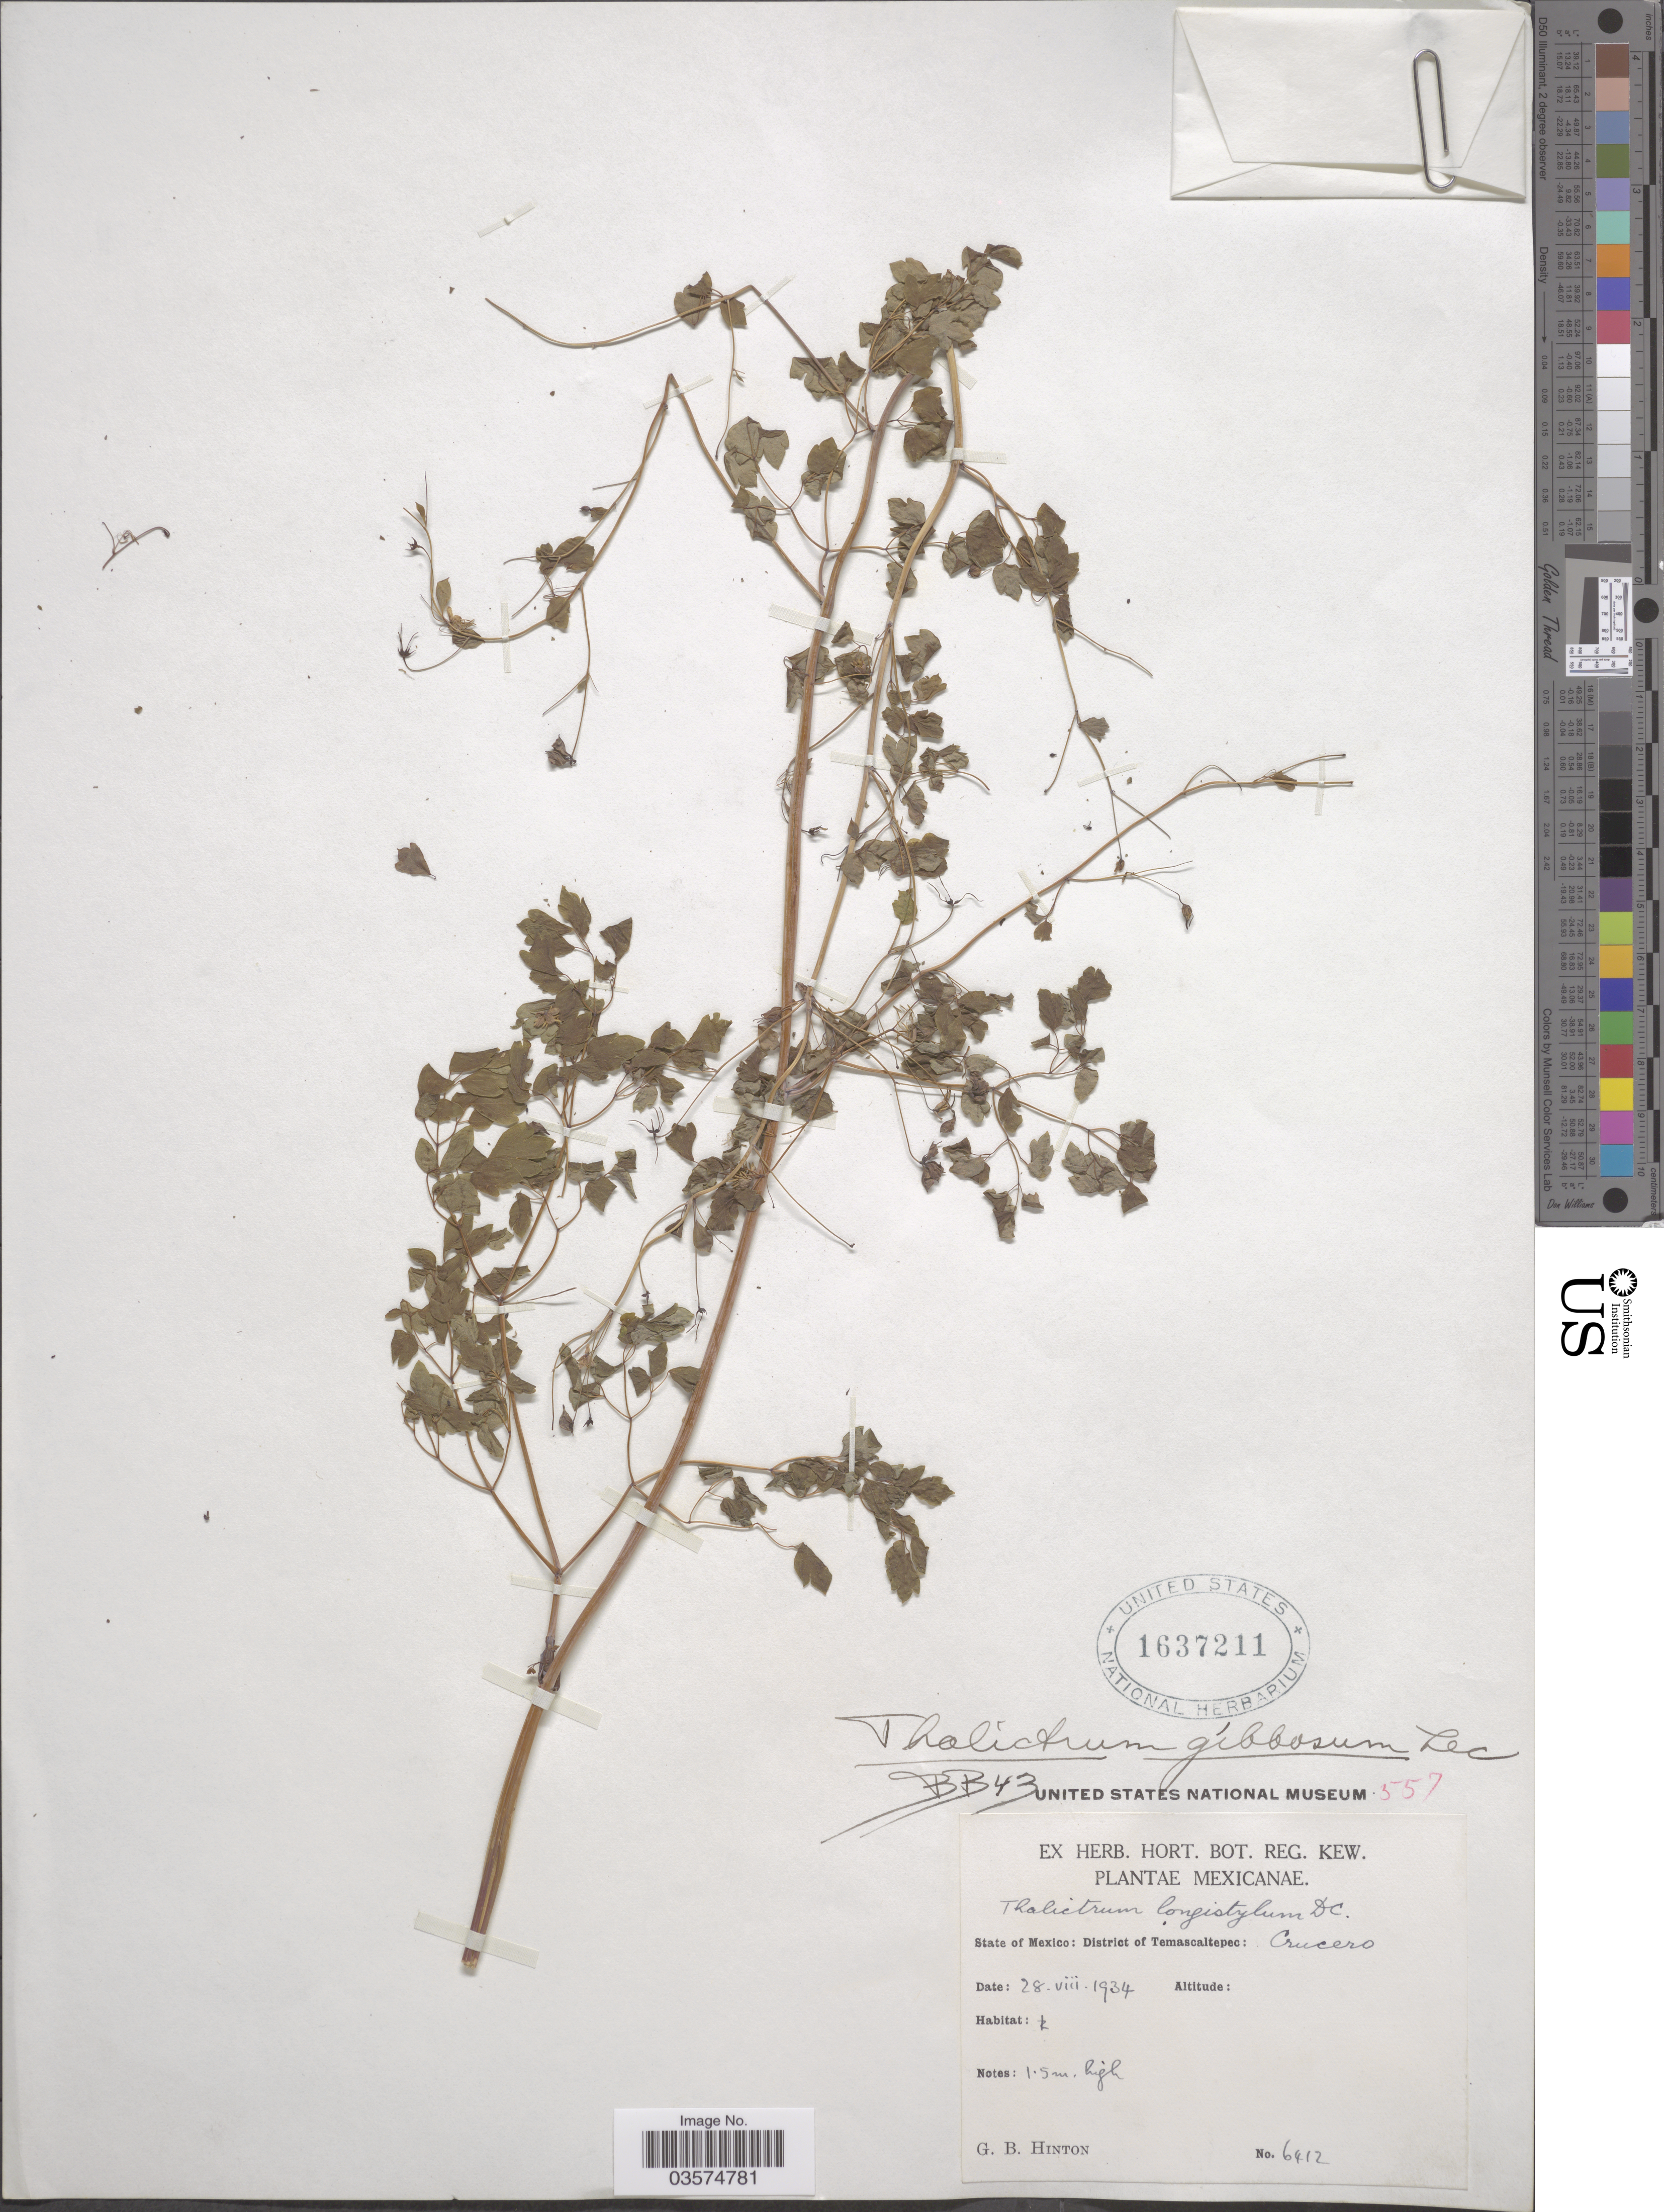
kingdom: Plantae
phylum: Tracheophyta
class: Magnoliopsida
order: Ranunculales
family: Ranunculaceae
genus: Thalictrum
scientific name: Thalictrum gibbosum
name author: Lec.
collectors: G. B. Hinton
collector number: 6412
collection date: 1934-08-28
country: Mexico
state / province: México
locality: District of Temascaltepec: Crucero.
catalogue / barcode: US 1637211